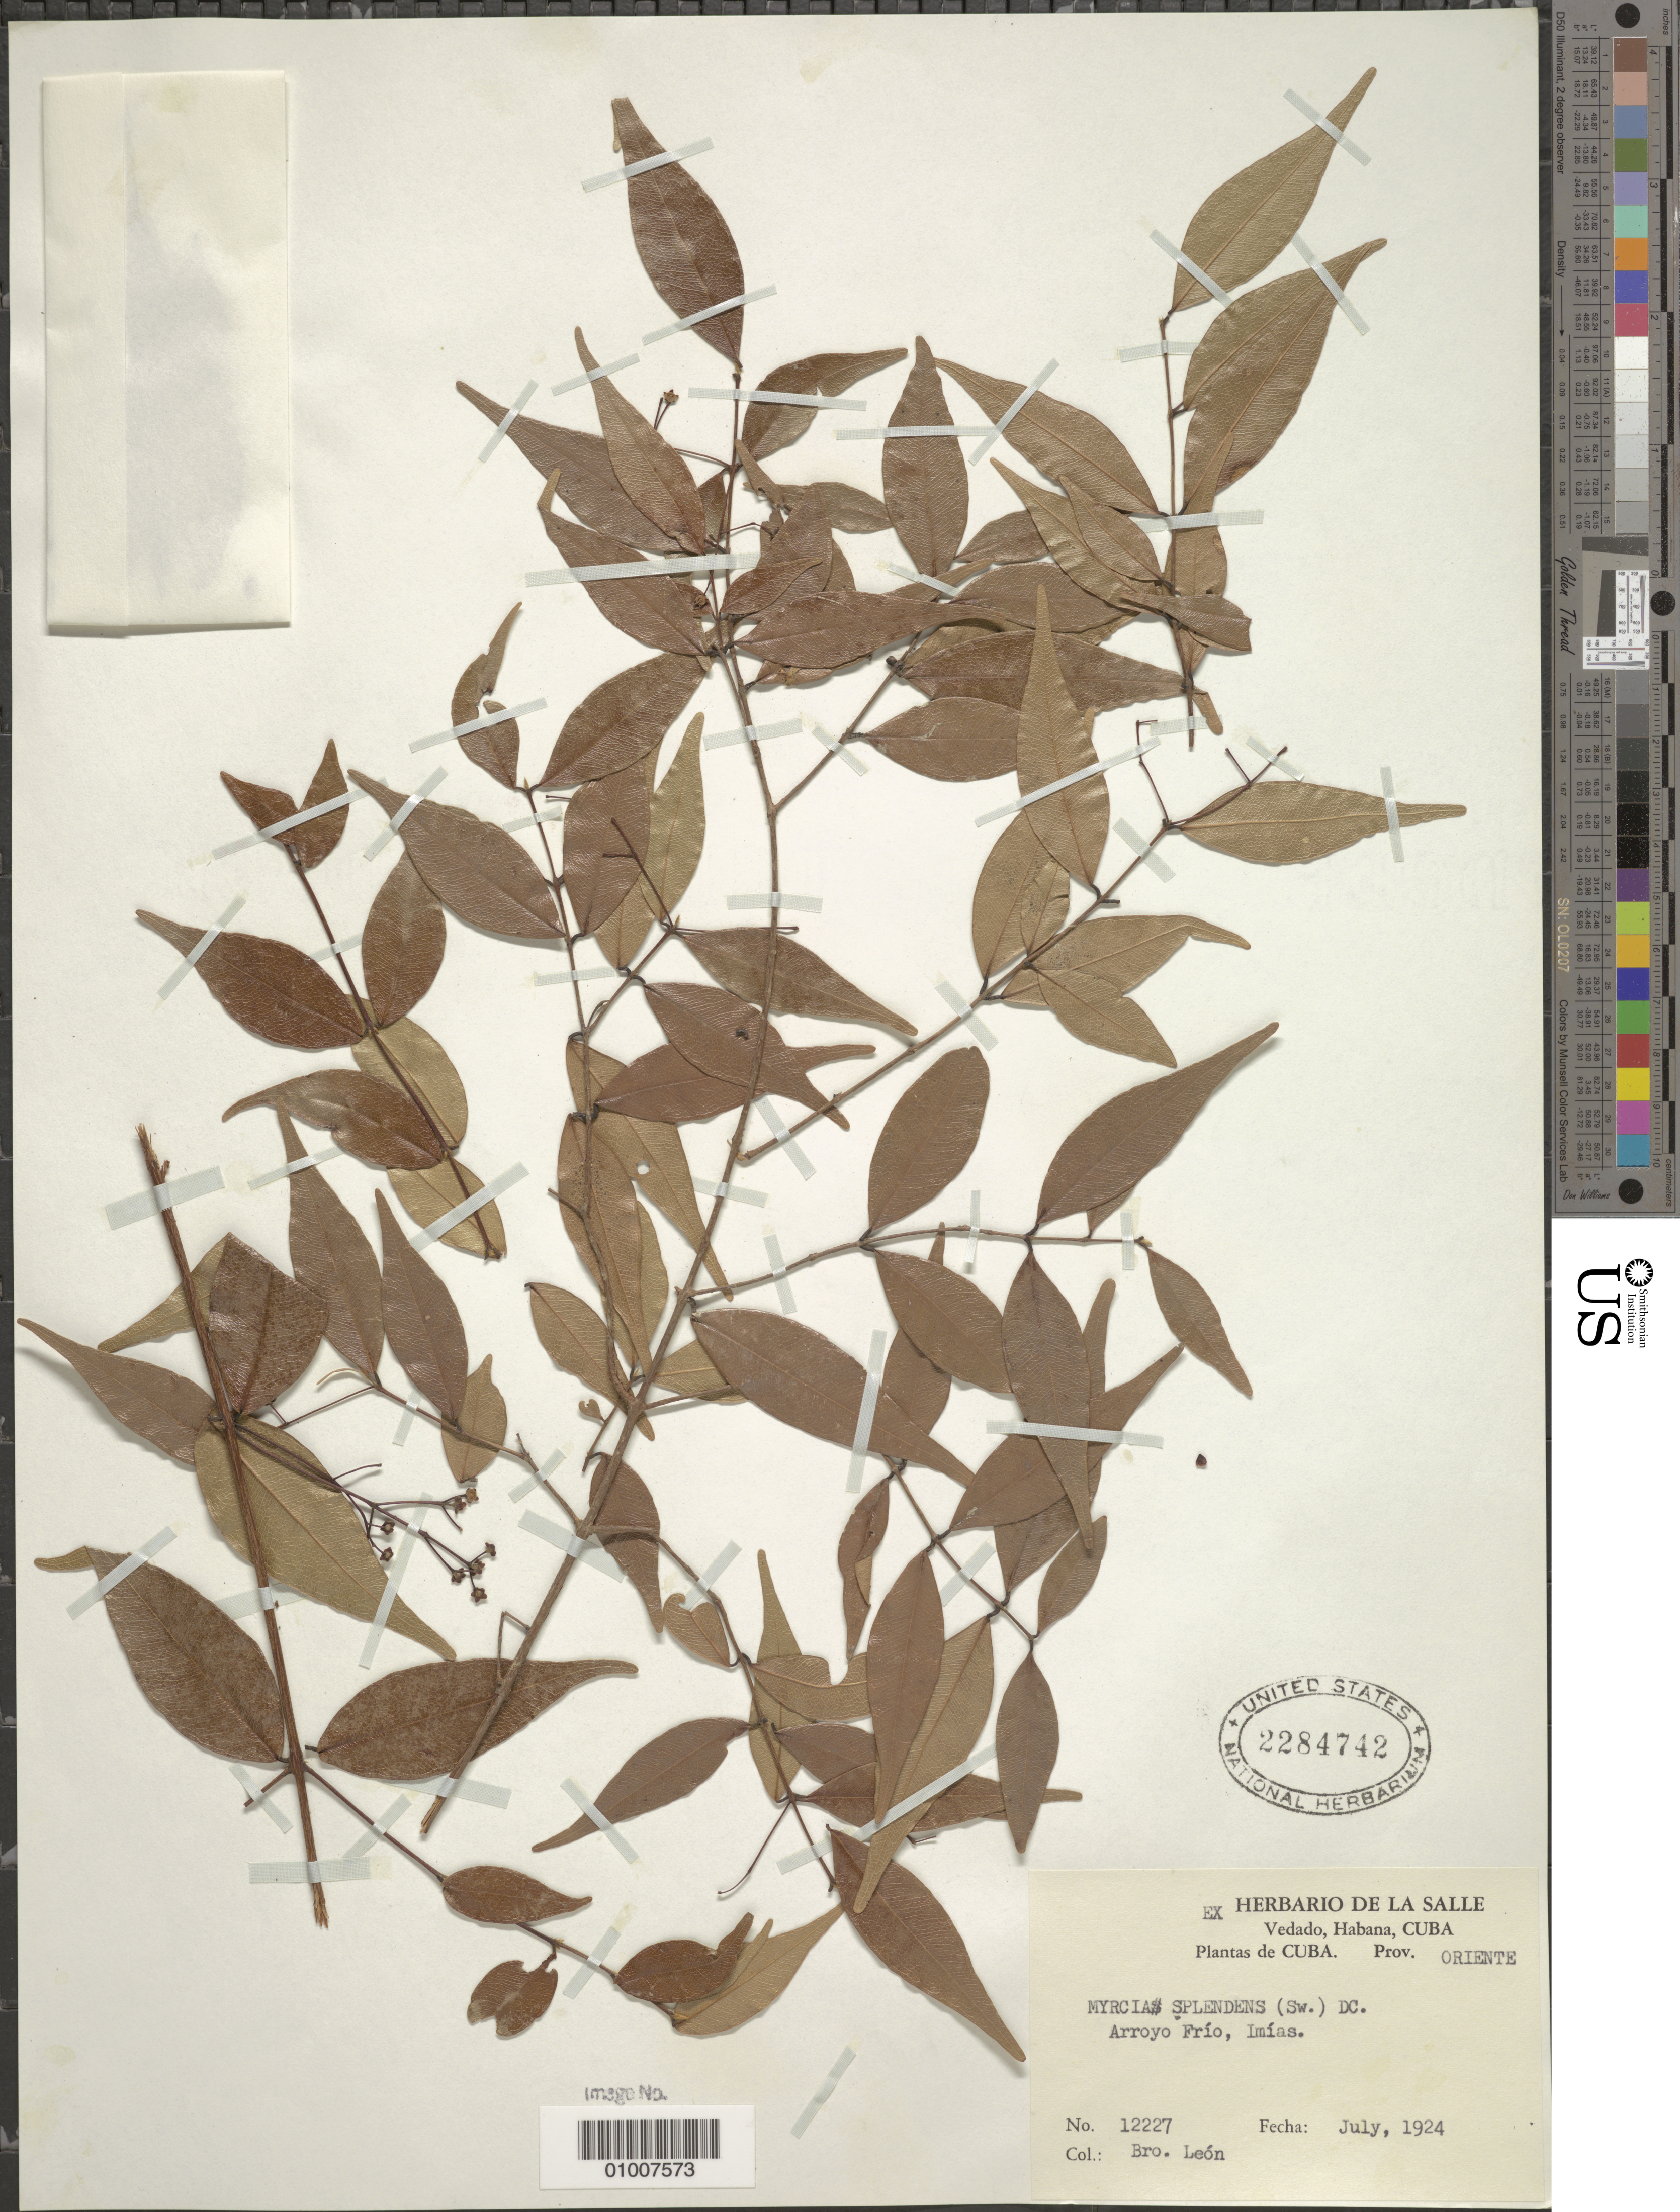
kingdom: Plantae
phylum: Tracheophyta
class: Magnoliopsida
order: Myrtales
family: Myrtaceae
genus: Myrcia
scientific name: Myrcia splendens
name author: (Sw.) DC.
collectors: Bro. León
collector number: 12227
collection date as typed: Jul 1924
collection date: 1924-07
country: Cuba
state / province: Guantanamo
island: Cuba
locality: Arroyo Frio, Imias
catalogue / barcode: US 2284742